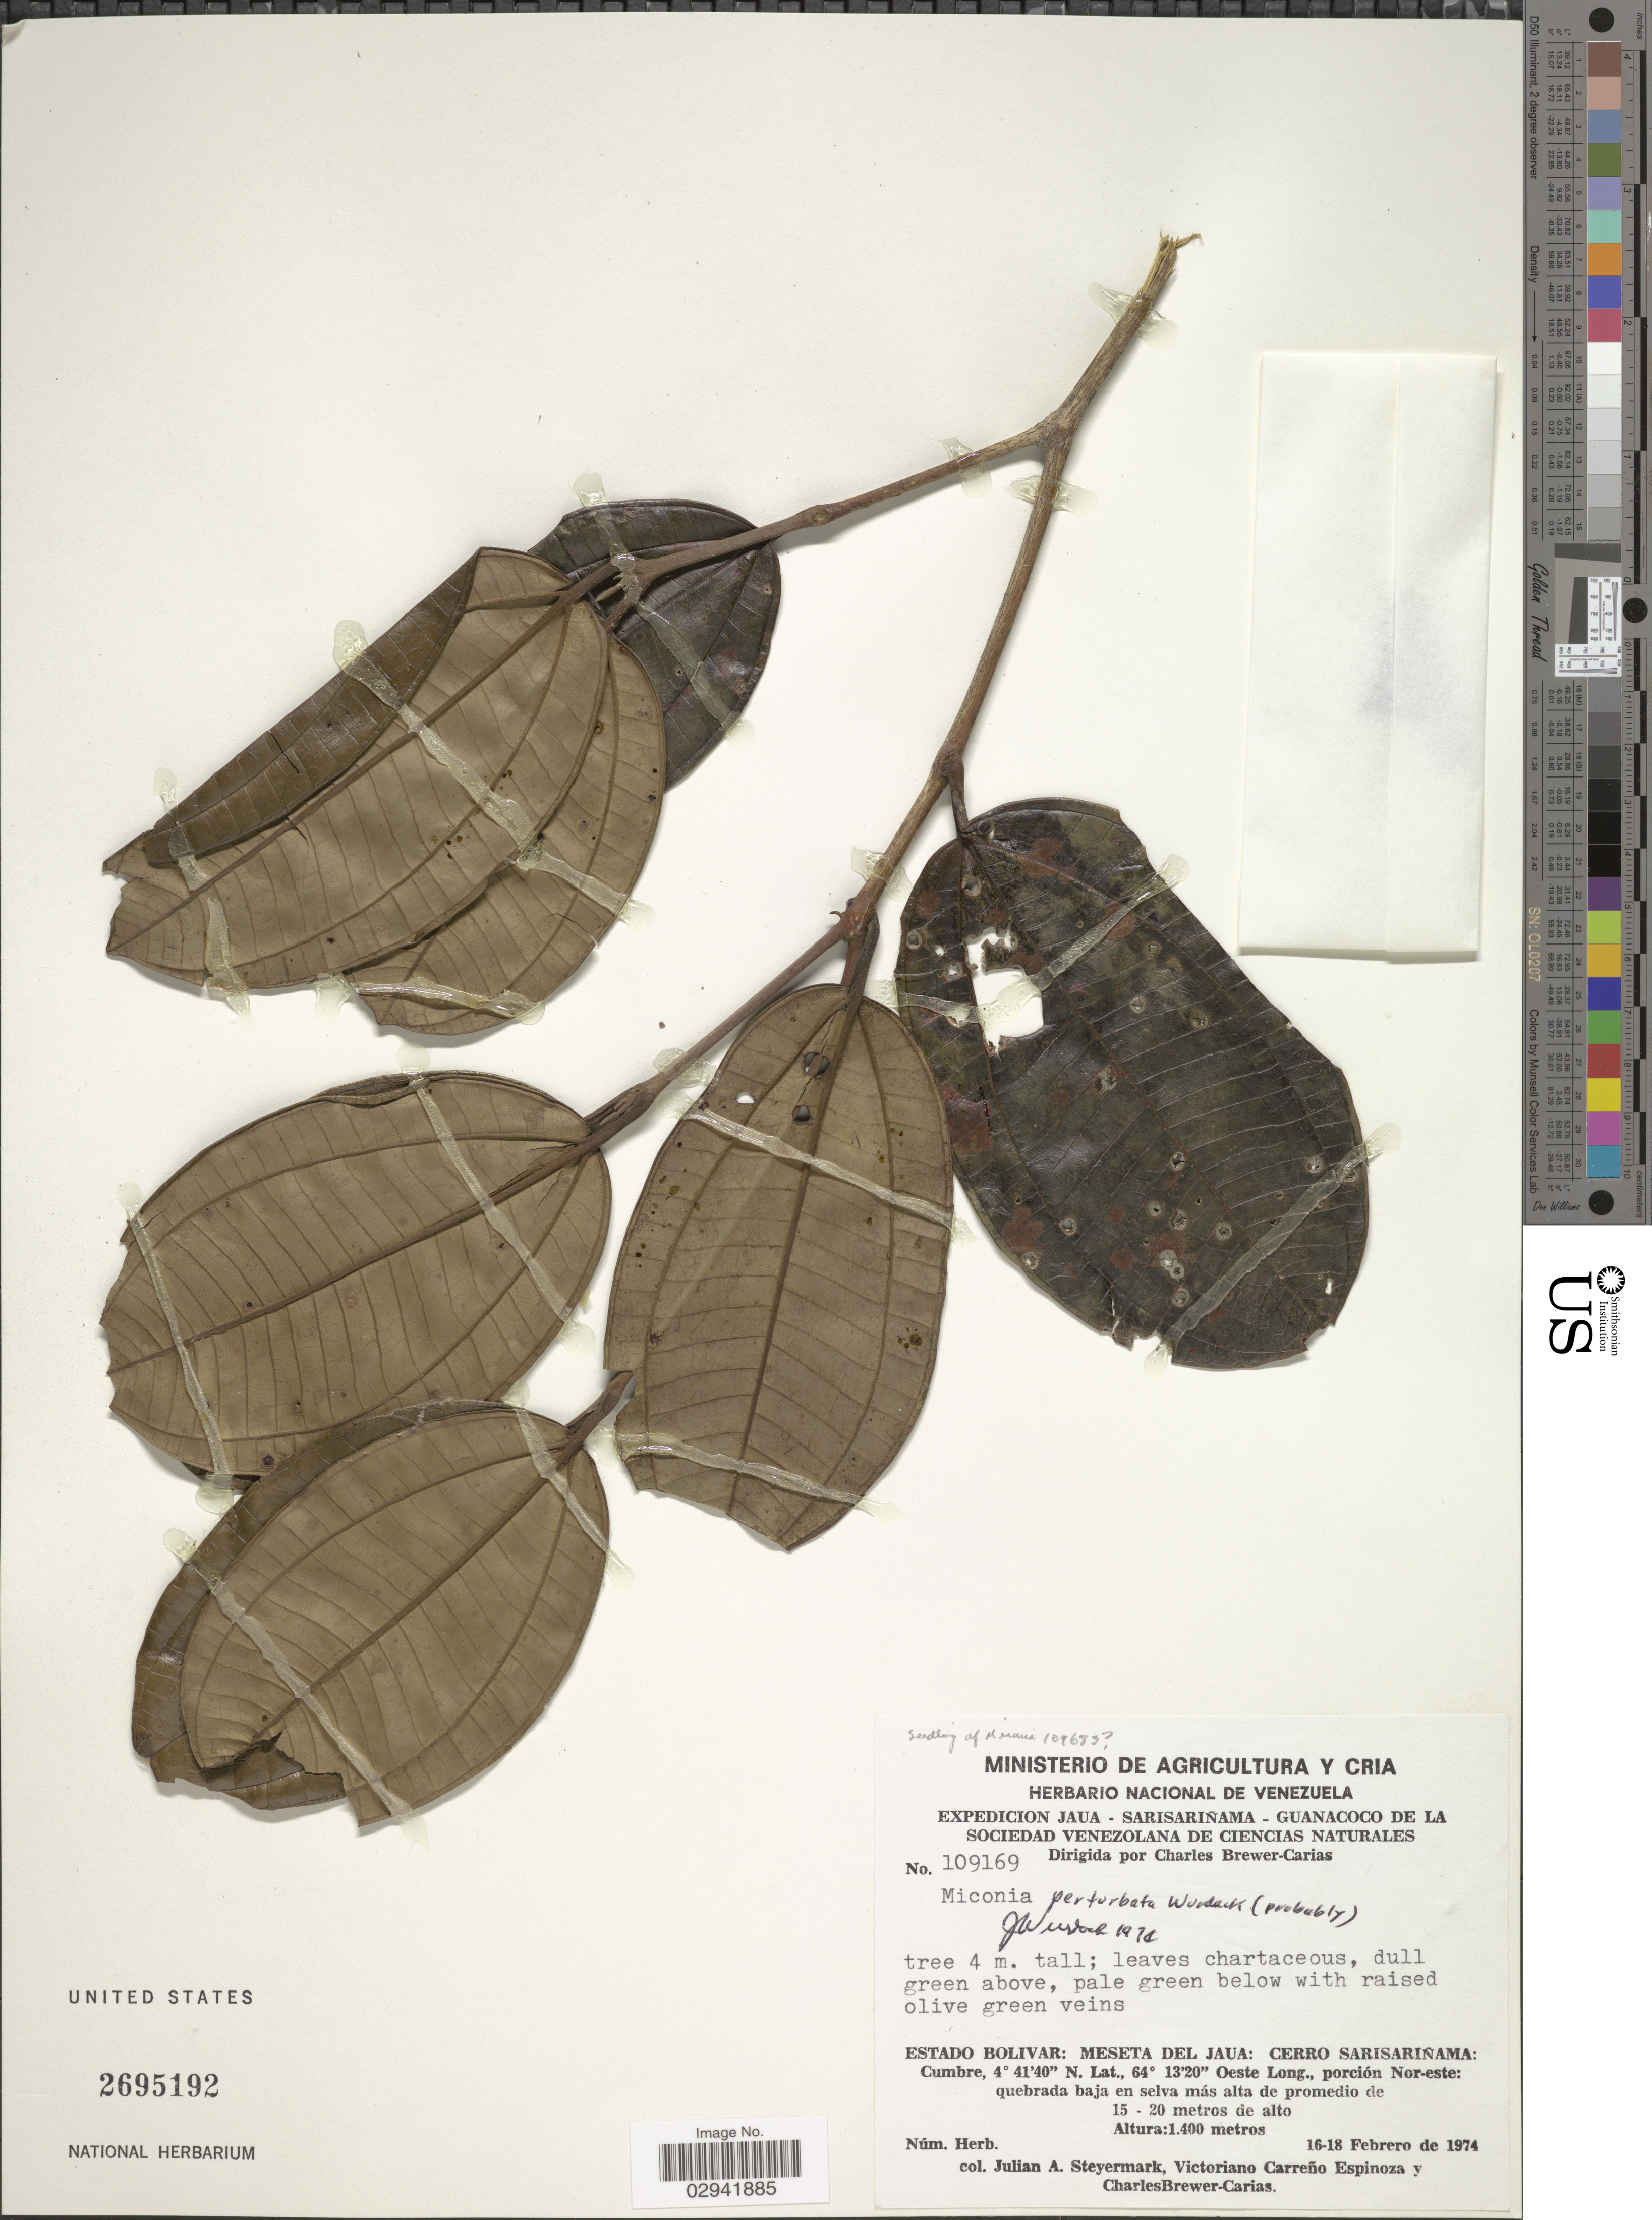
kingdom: Plantae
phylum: Tracheophyta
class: Magnoliopsida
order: Myrtales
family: Melastomataceae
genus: Miconia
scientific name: Miconia perturbata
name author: Wurdack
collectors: J. Steyermark, V. Carreño E. & C. Brewer-Carias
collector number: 106169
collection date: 1974-02-16/1974-02-18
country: Venezuela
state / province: Bolivar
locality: Meseta del Jaua: Cerro Sarisariñama: Cumbre, porción Nor-este: quebrada baja en selva más alta de promedio de 15 - 20 metros de alto.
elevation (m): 1400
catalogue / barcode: US 2695192